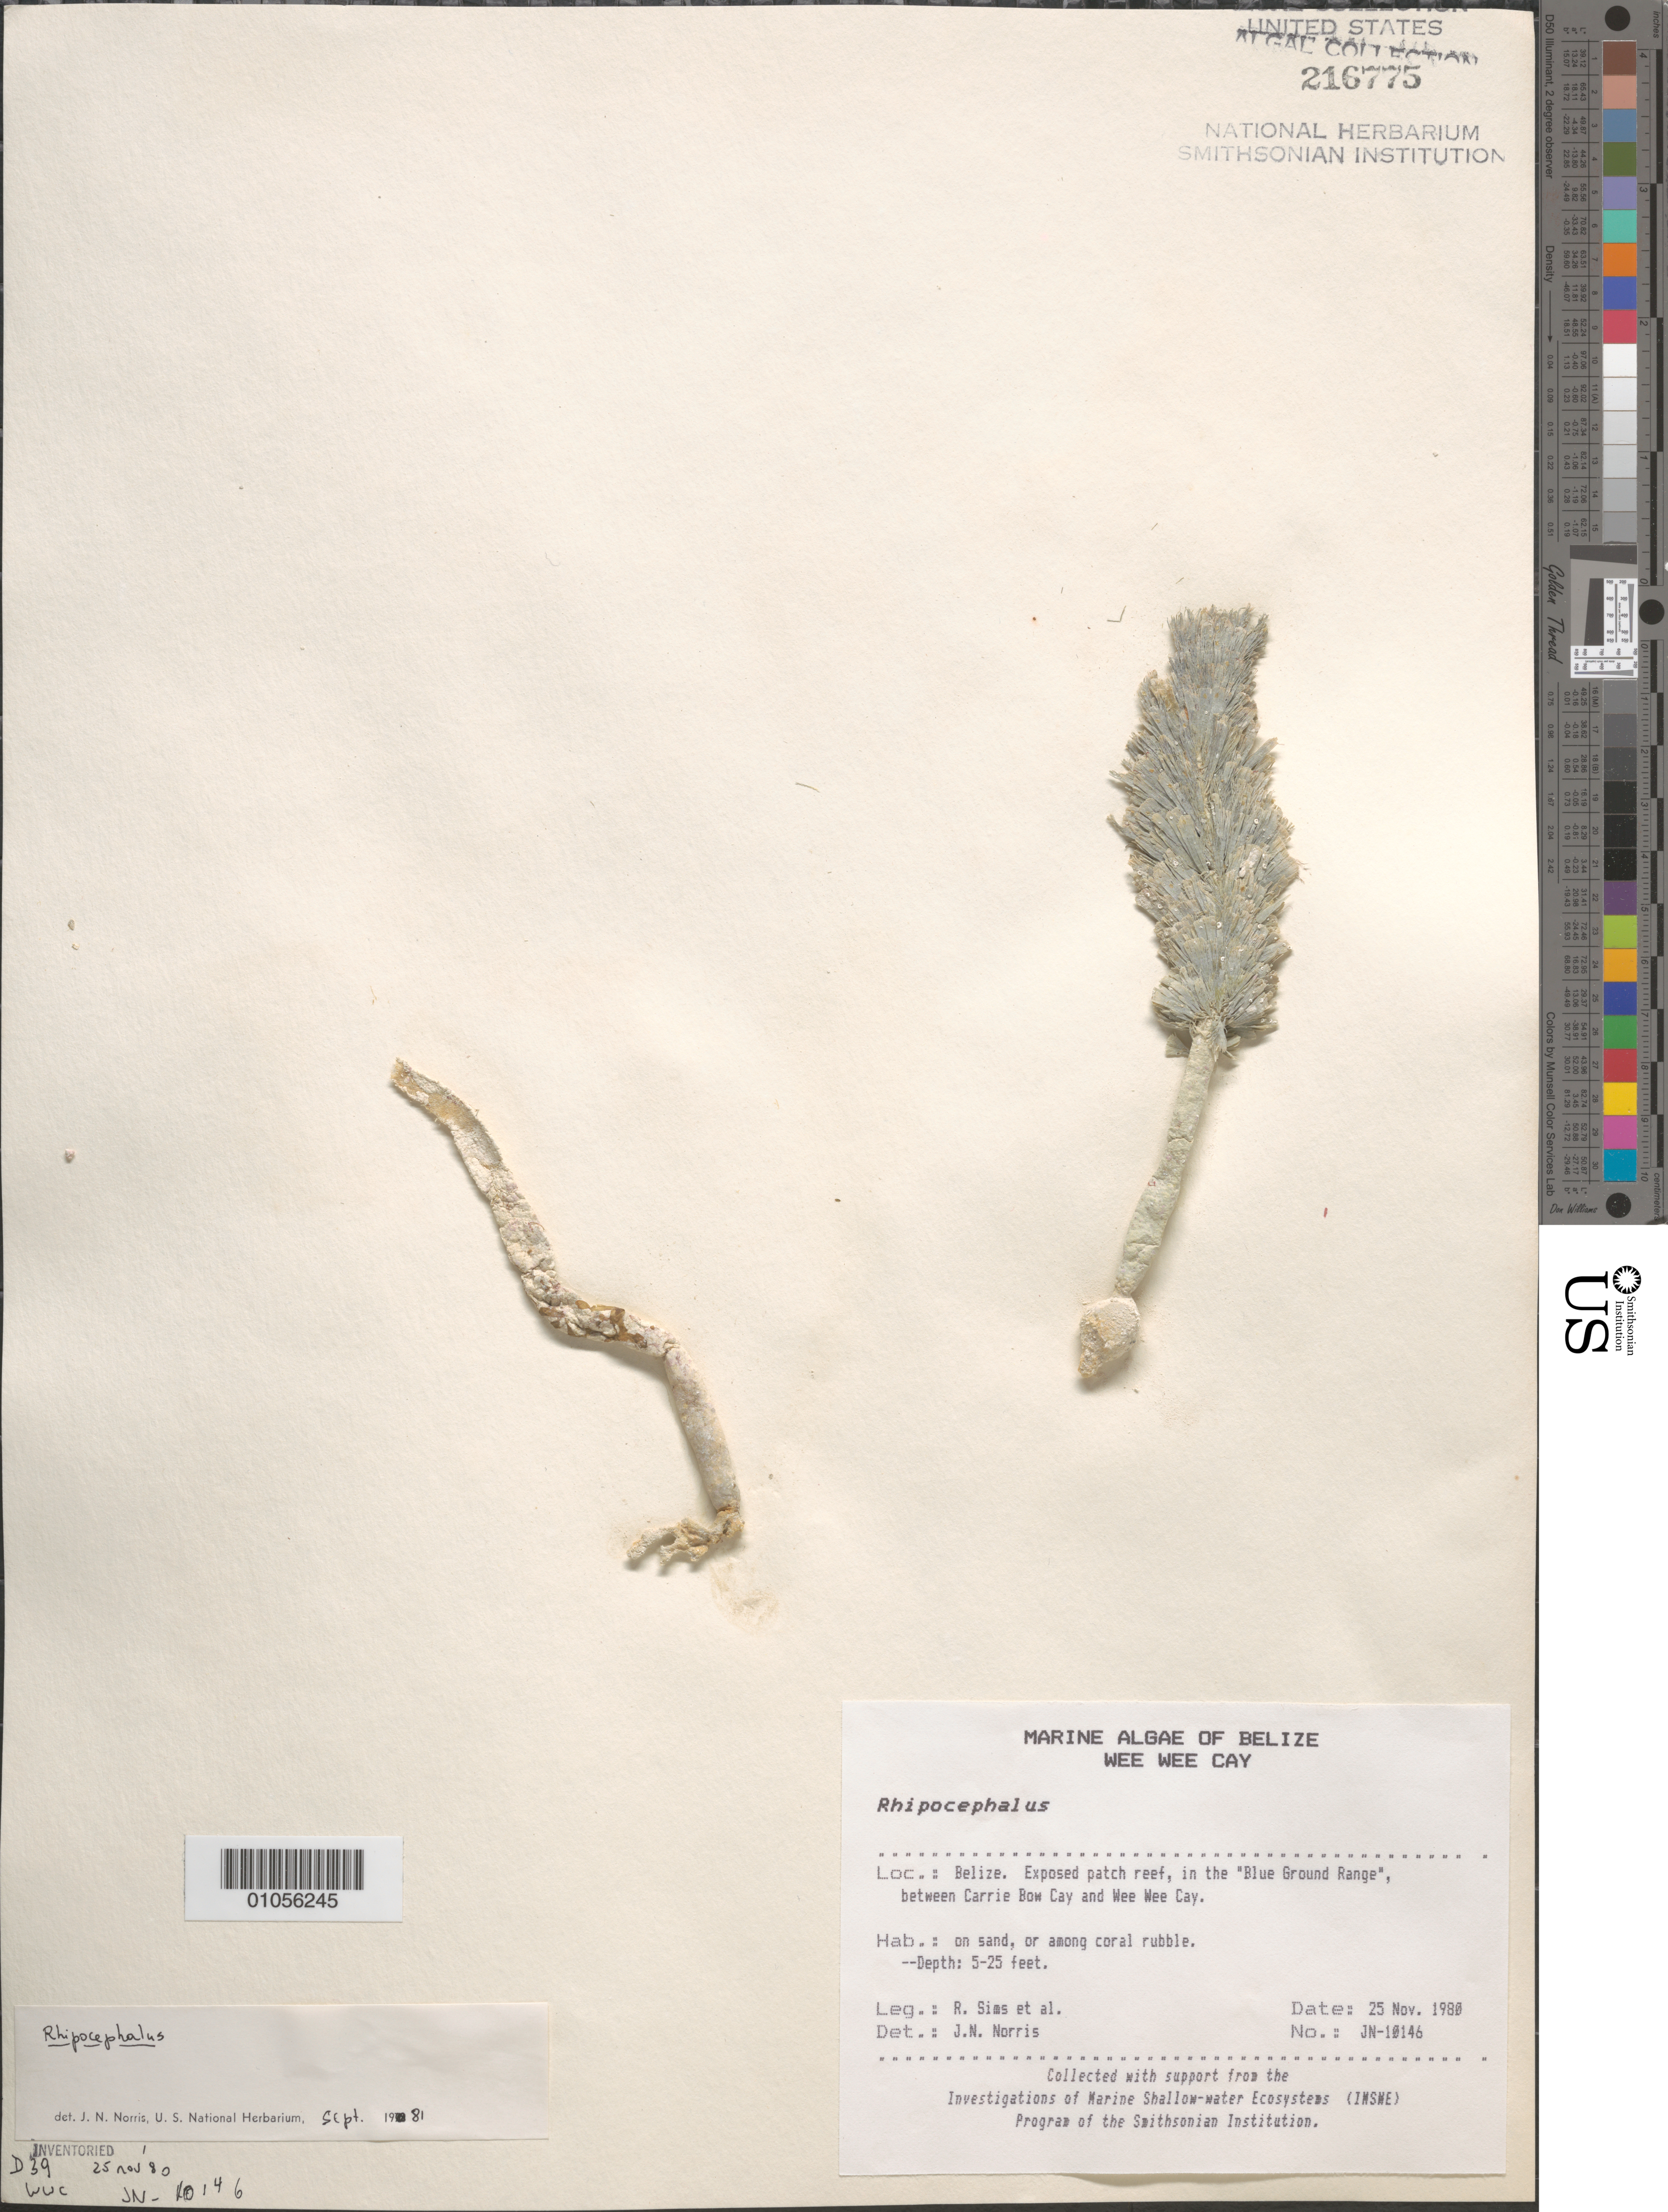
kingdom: Plantae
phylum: Chlorophyta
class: Ulvophyceae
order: Bryopsidales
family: Udoteaceae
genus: Rhipocephalus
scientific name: Rhipocephalus sp.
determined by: Norris, James N.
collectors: R. H. Sims & et al.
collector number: JN-10146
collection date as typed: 25 Nov 1980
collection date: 1980-11-25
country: Belize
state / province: Stann Creek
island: Wee Wee Cay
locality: Blue Ground Range, between Carrie Bow Cay and Wee Wee Cay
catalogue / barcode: US 216775